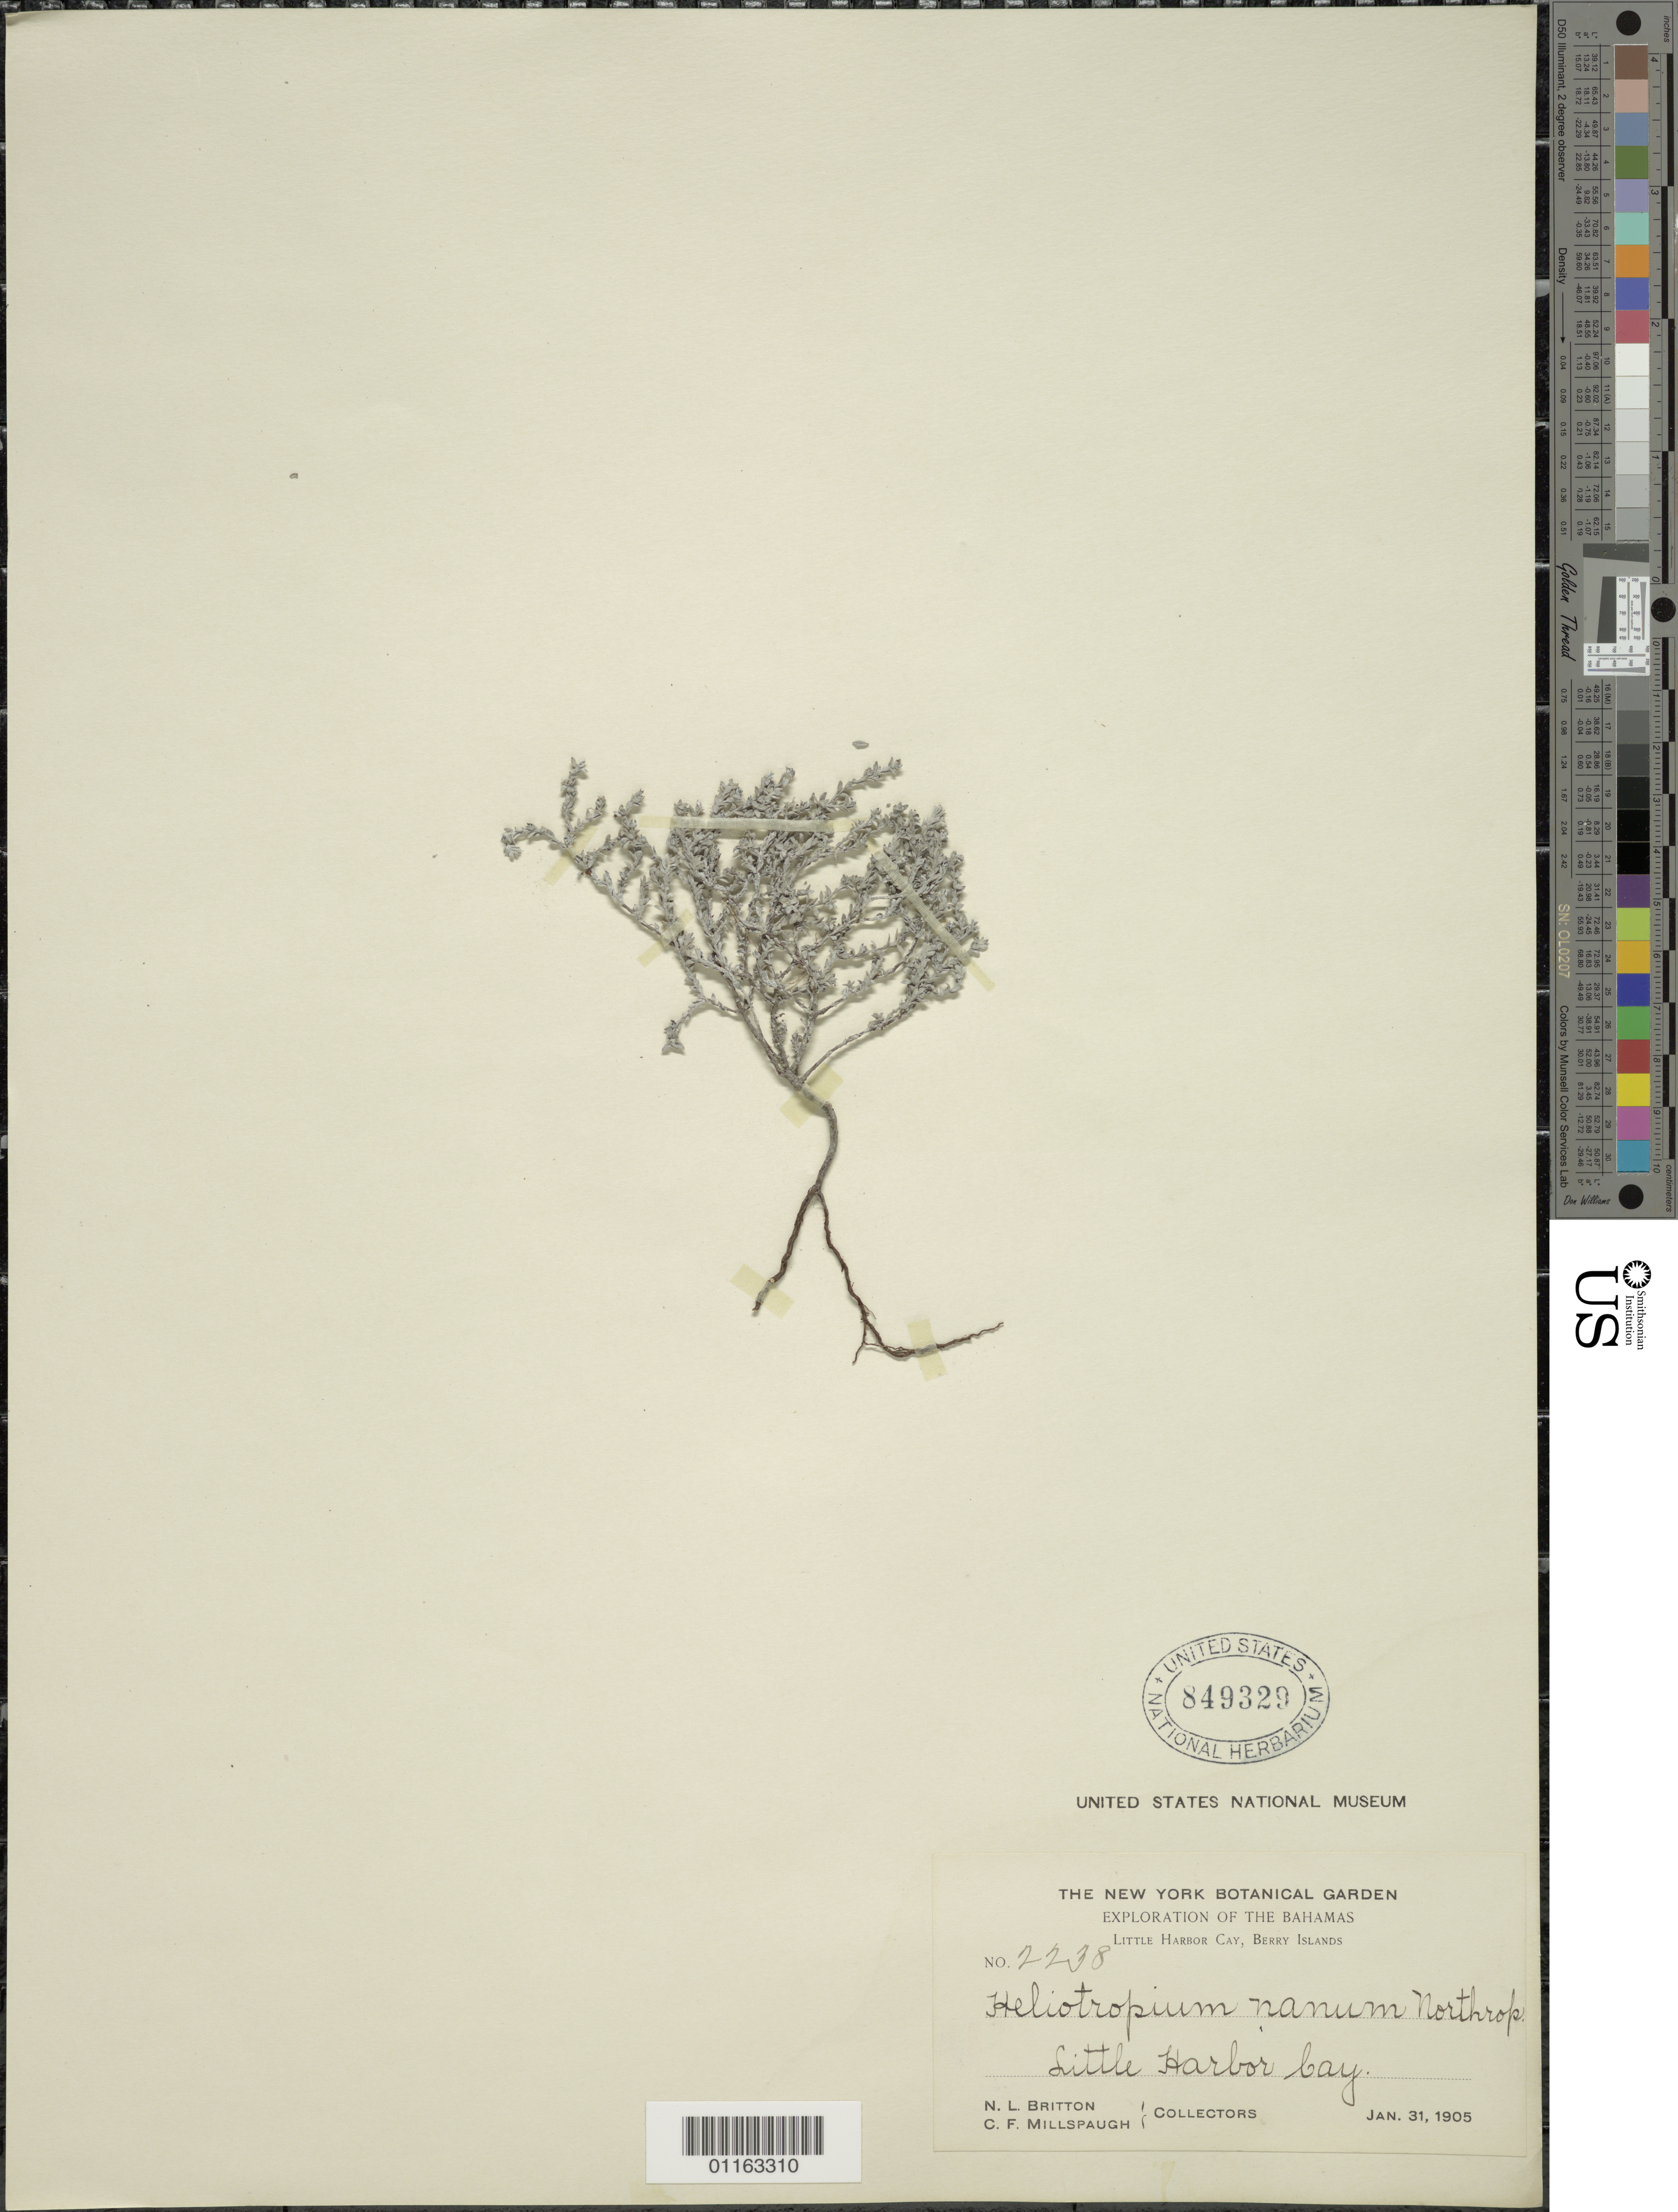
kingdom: Plantae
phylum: Tracheophyta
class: Magnoliopsida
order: Boraginales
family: Heliotropiaceae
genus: Heliotropium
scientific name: Heliotropium nanum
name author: Northr.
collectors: N. Britton & C. F. Millspaugh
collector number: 2238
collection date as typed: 31 Jan 1905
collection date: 1905-01-31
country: Bahamas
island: Berry Is.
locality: Little Harbor Bay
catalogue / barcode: US 849329